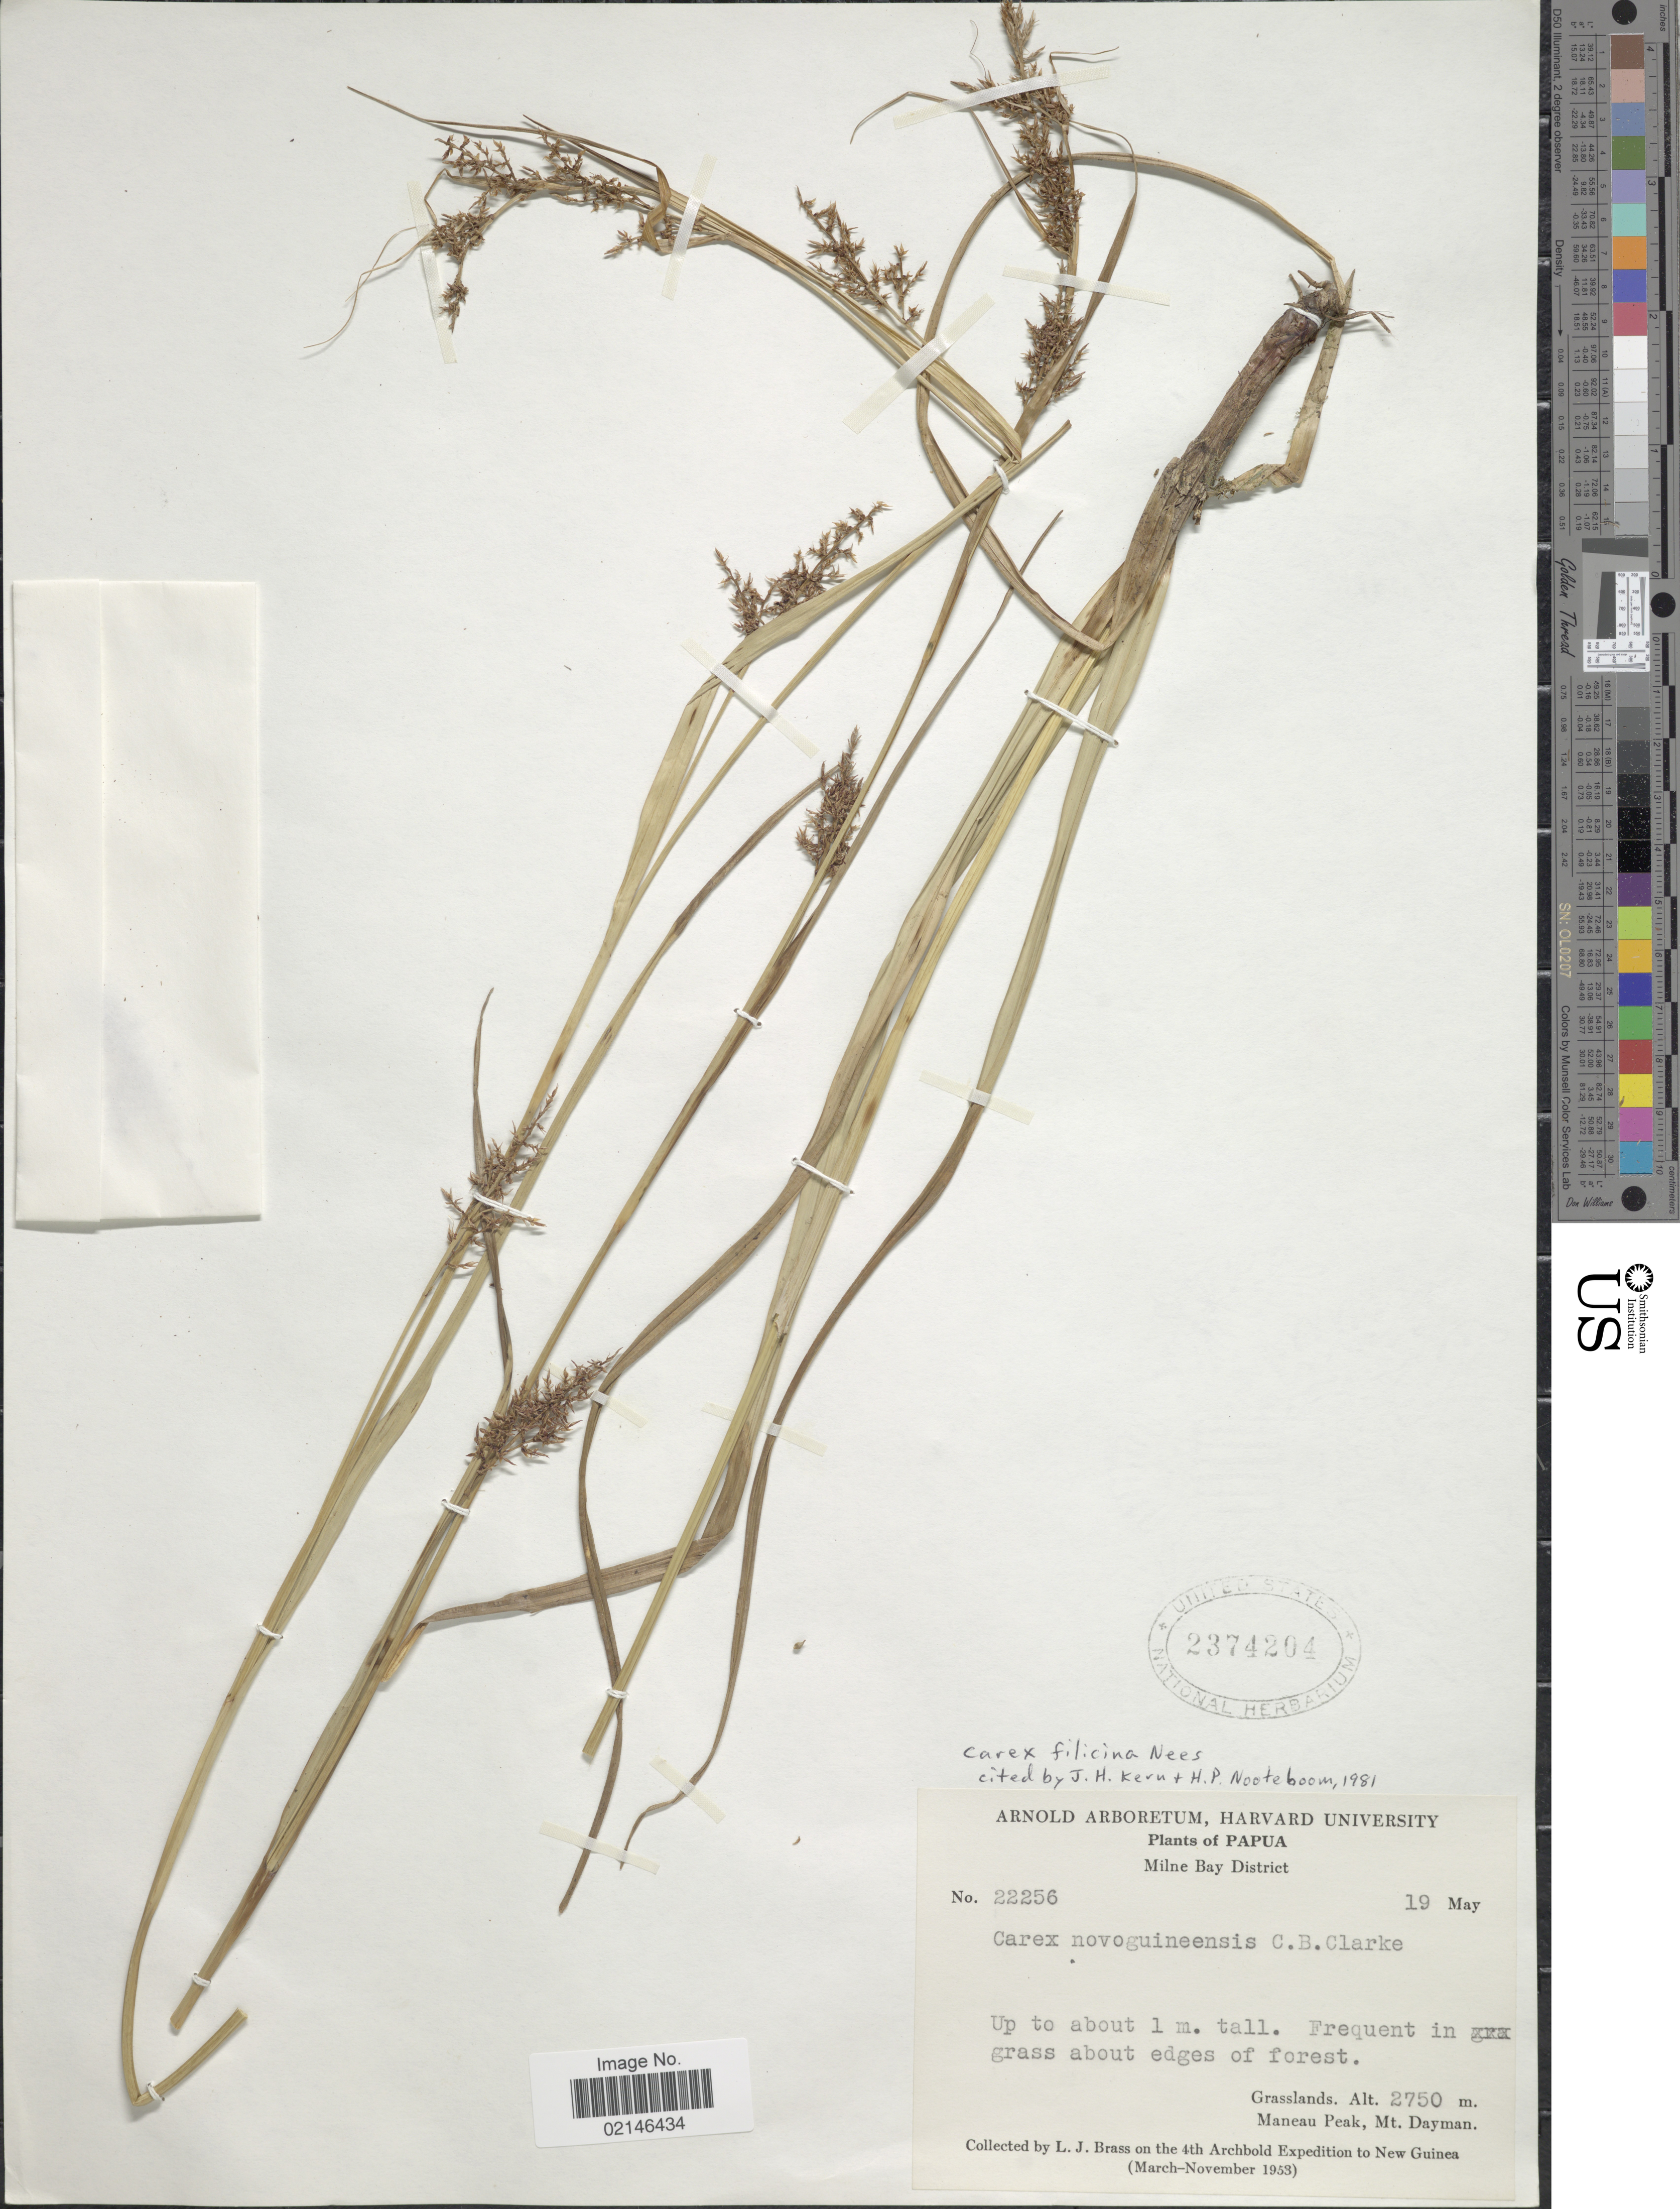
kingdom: Plantae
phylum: Tracheophyta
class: Liliopsida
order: Poales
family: Cyperaceae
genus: Carex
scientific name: Carex filicina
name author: Nees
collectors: L. J. Brass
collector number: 22256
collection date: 1953-05-19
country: Papua New Guinea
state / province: Milne Bay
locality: Papua, Maneau Peak, Mt. Dayman, New Guinea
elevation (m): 2750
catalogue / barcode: US 2374204